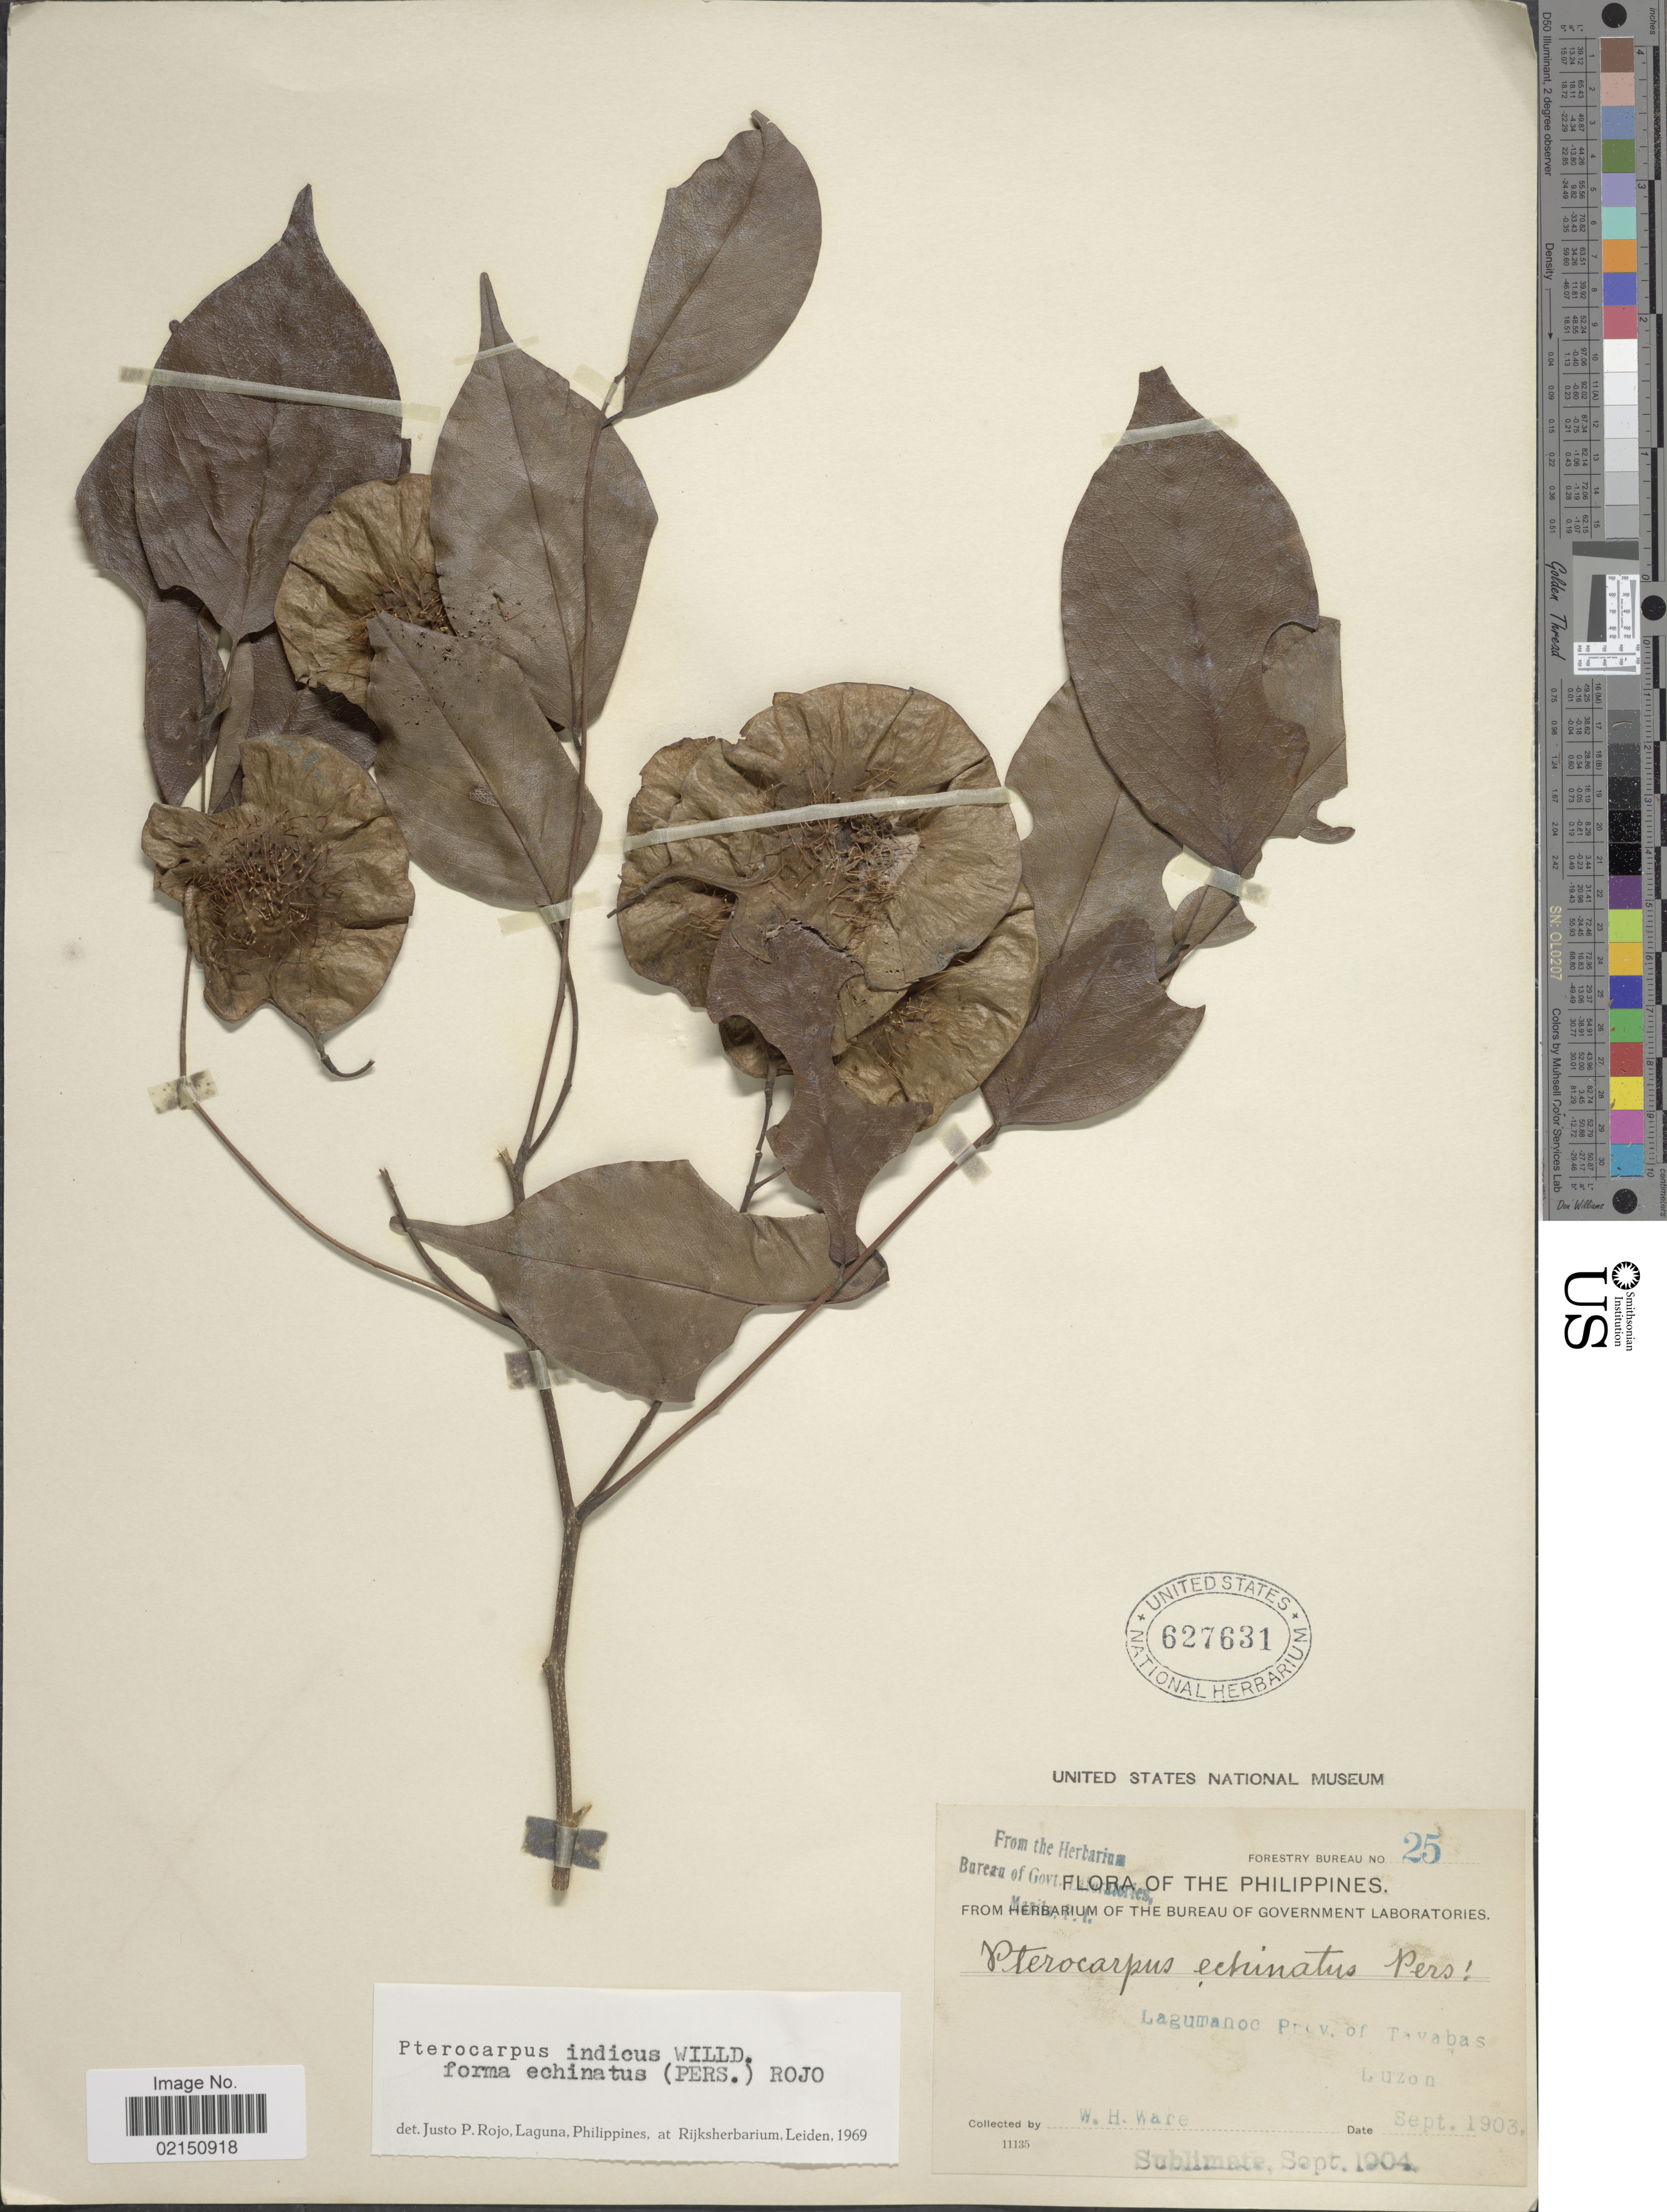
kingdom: Plantae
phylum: Tracheophyta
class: Magnoliopsida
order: Fabales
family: Fabaceae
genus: Pterocarpus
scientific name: Pterocarpus echinatus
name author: Pers.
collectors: W. Ware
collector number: Forestry Bureau 25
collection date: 1903-09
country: Philippines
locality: Lagumanoc Prov. of Tayabas, Luzon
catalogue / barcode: US 627631